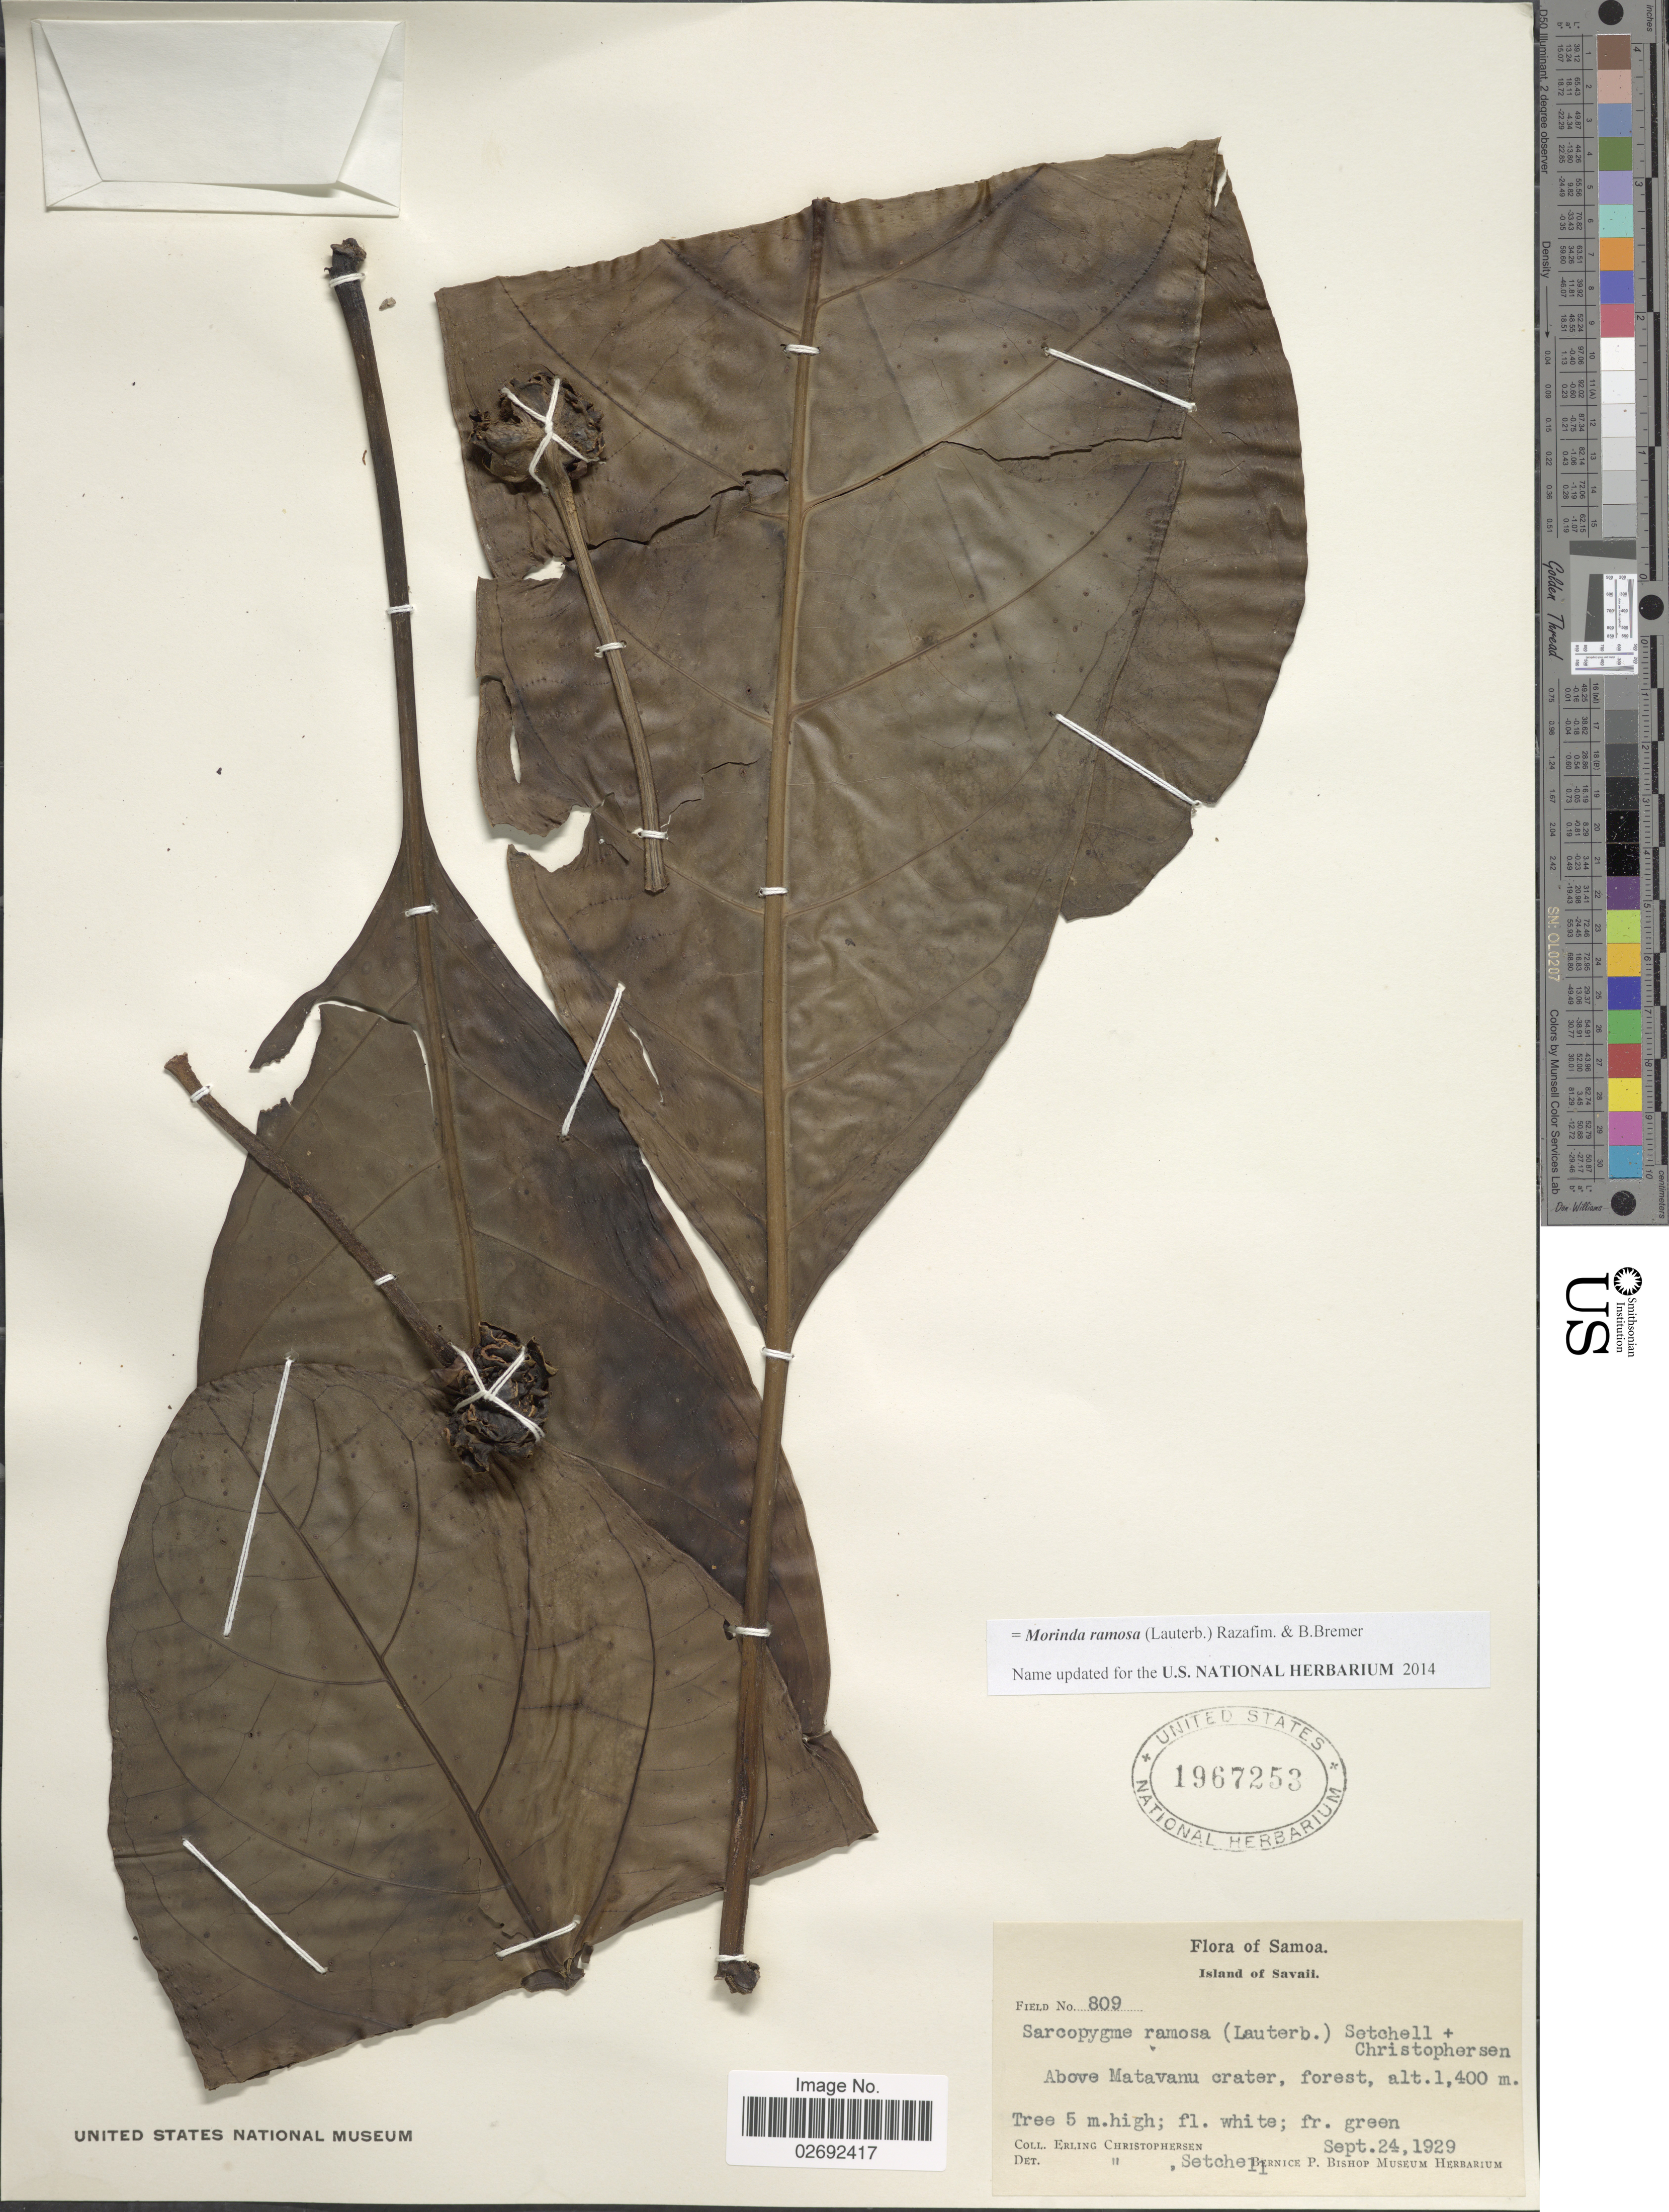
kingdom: Plantae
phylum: Tracheophyta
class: Magnoliopsida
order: Gentianales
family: Rubiaceae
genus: Morinda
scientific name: Morinda ramosa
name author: (Lauterb.) Razafim. & B. Bremer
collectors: E. Christophersen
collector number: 809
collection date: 1929-09-24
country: Samoa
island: Savai'i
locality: Samoa. Island of Savaii. Above Matavanu crater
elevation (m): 1400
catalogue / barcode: US 1967253